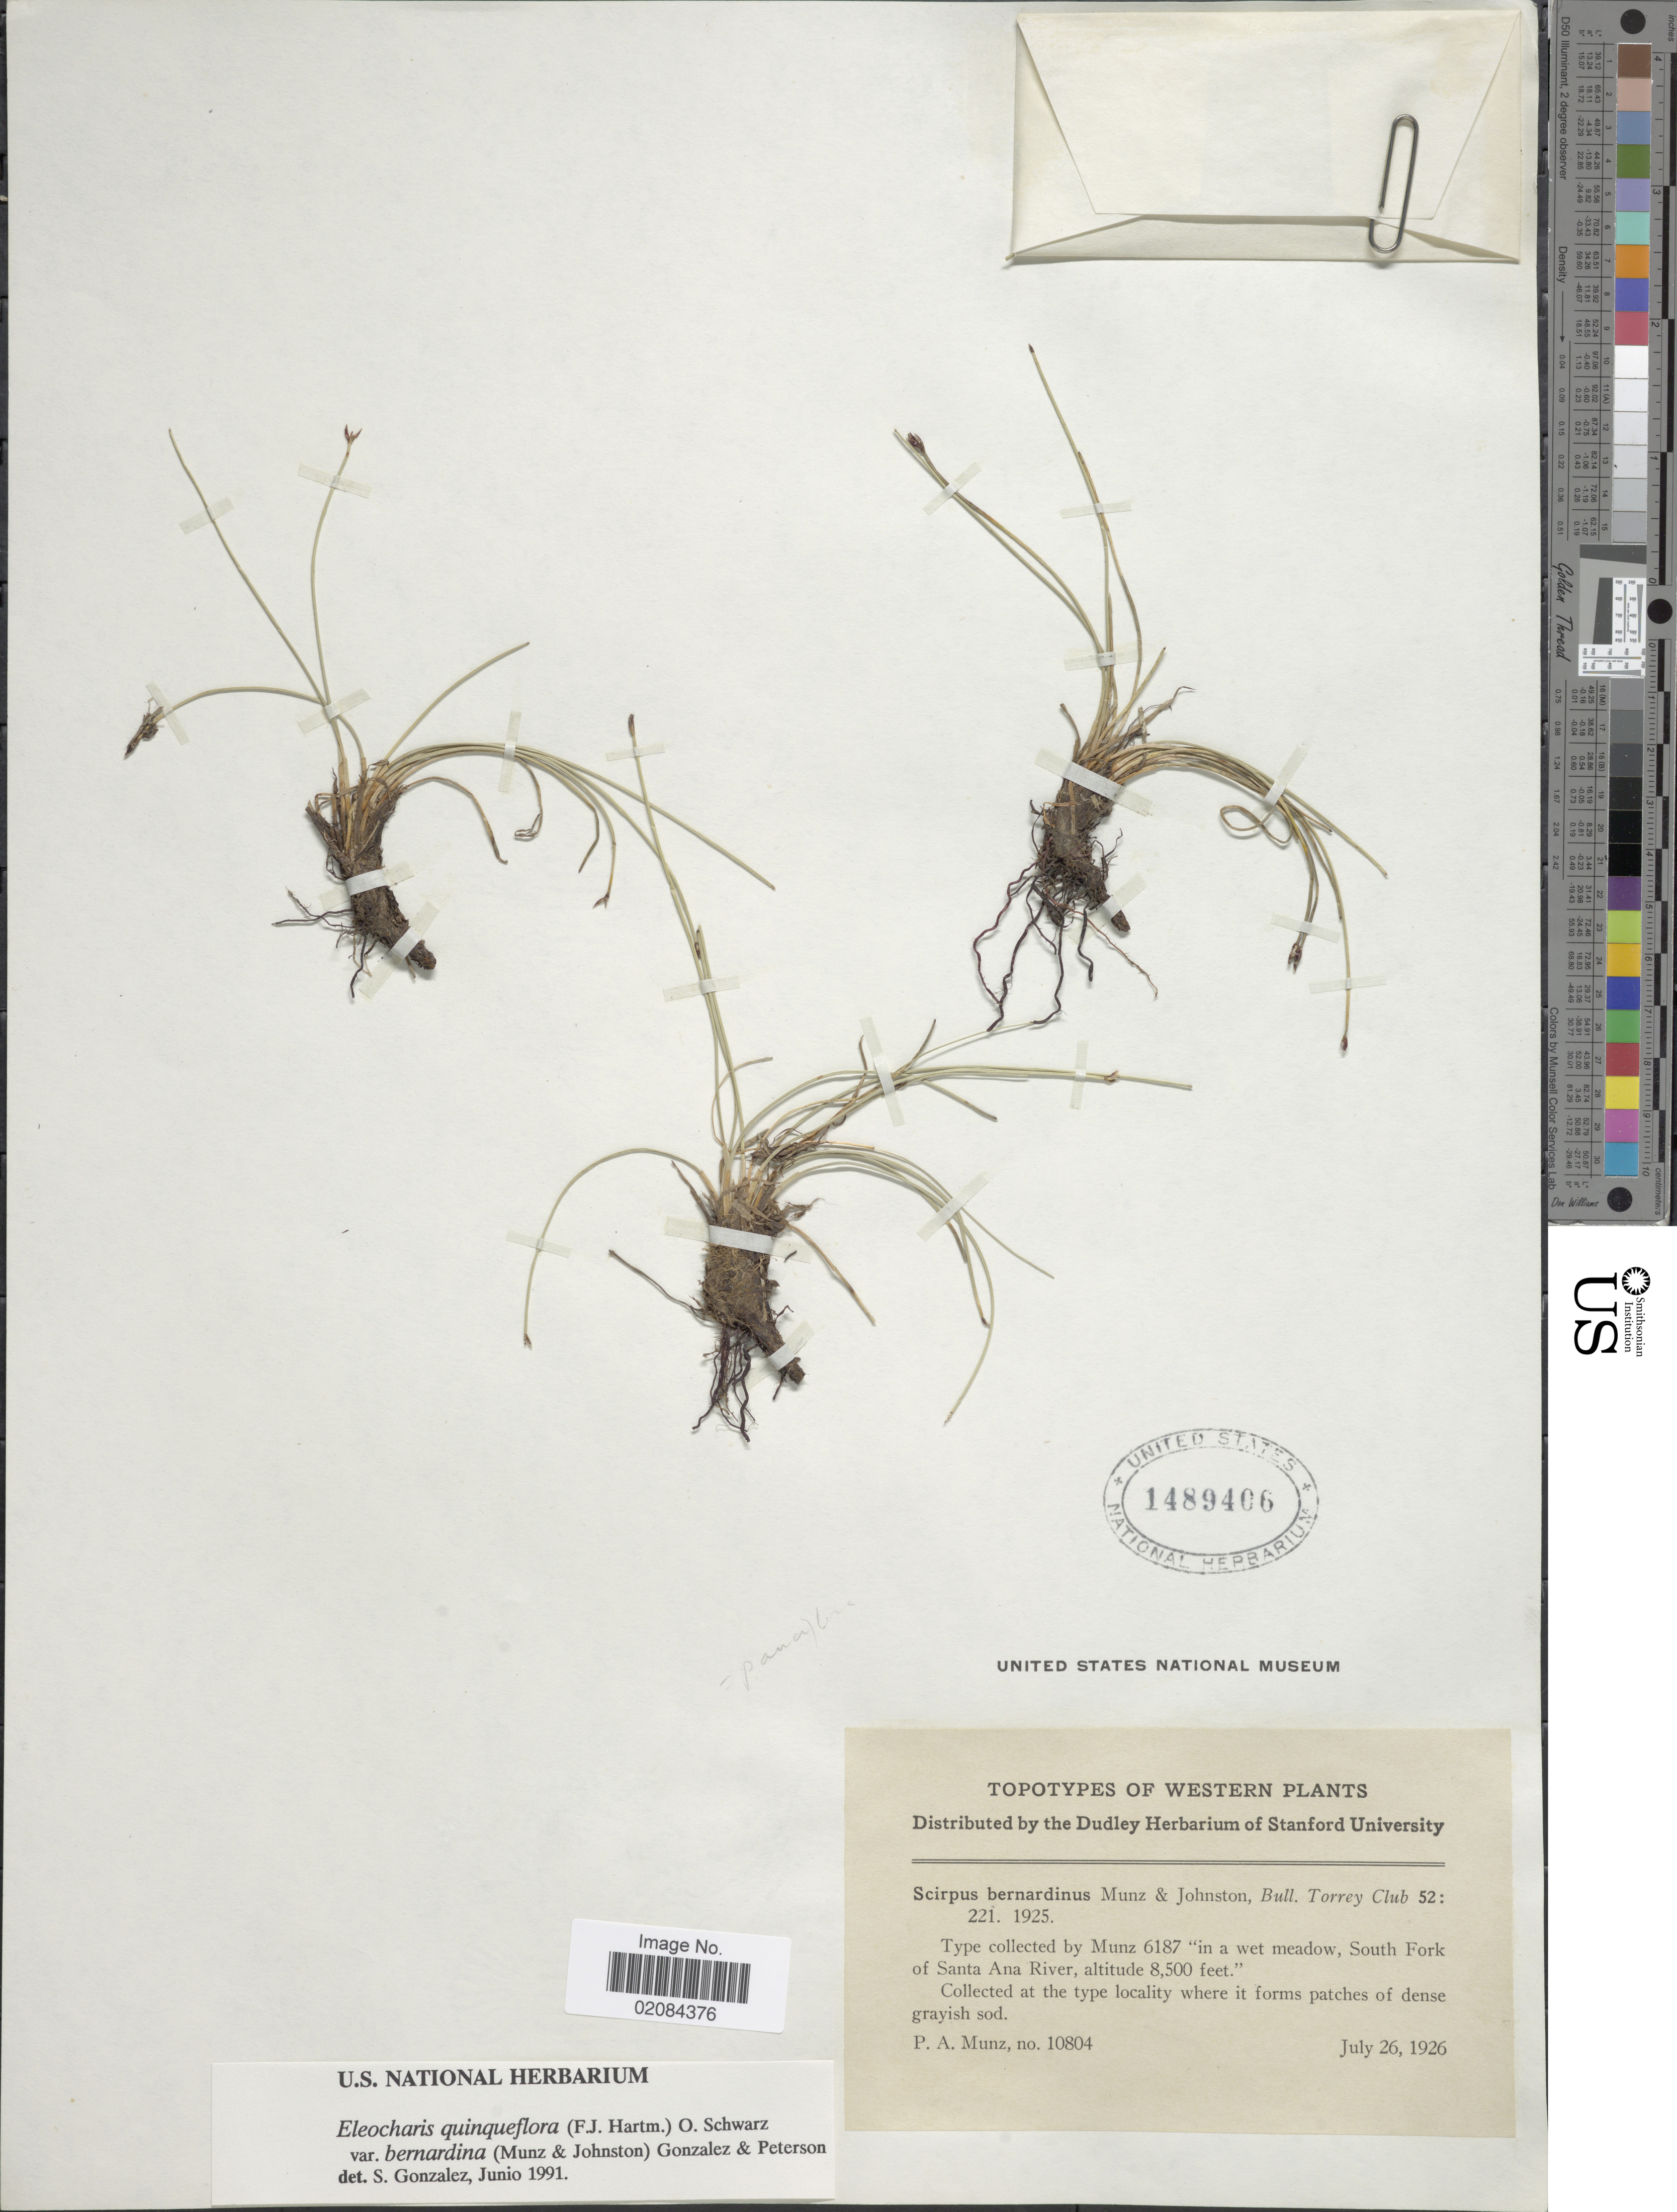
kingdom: Plantae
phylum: Tracheophyta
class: Liliopsida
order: Poales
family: Cyperaceae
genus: Eleocharis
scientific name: Eleocharis quinqueflora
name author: (Hartmann) O. Schwarz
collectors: P. A. Munz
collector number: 10804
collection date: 1926-07-26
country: United States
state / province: California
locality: At the type locality where it forms patches of dense grayish sod. South Fork of Santa Ana River .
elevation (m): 2591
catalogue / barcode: US 1489406